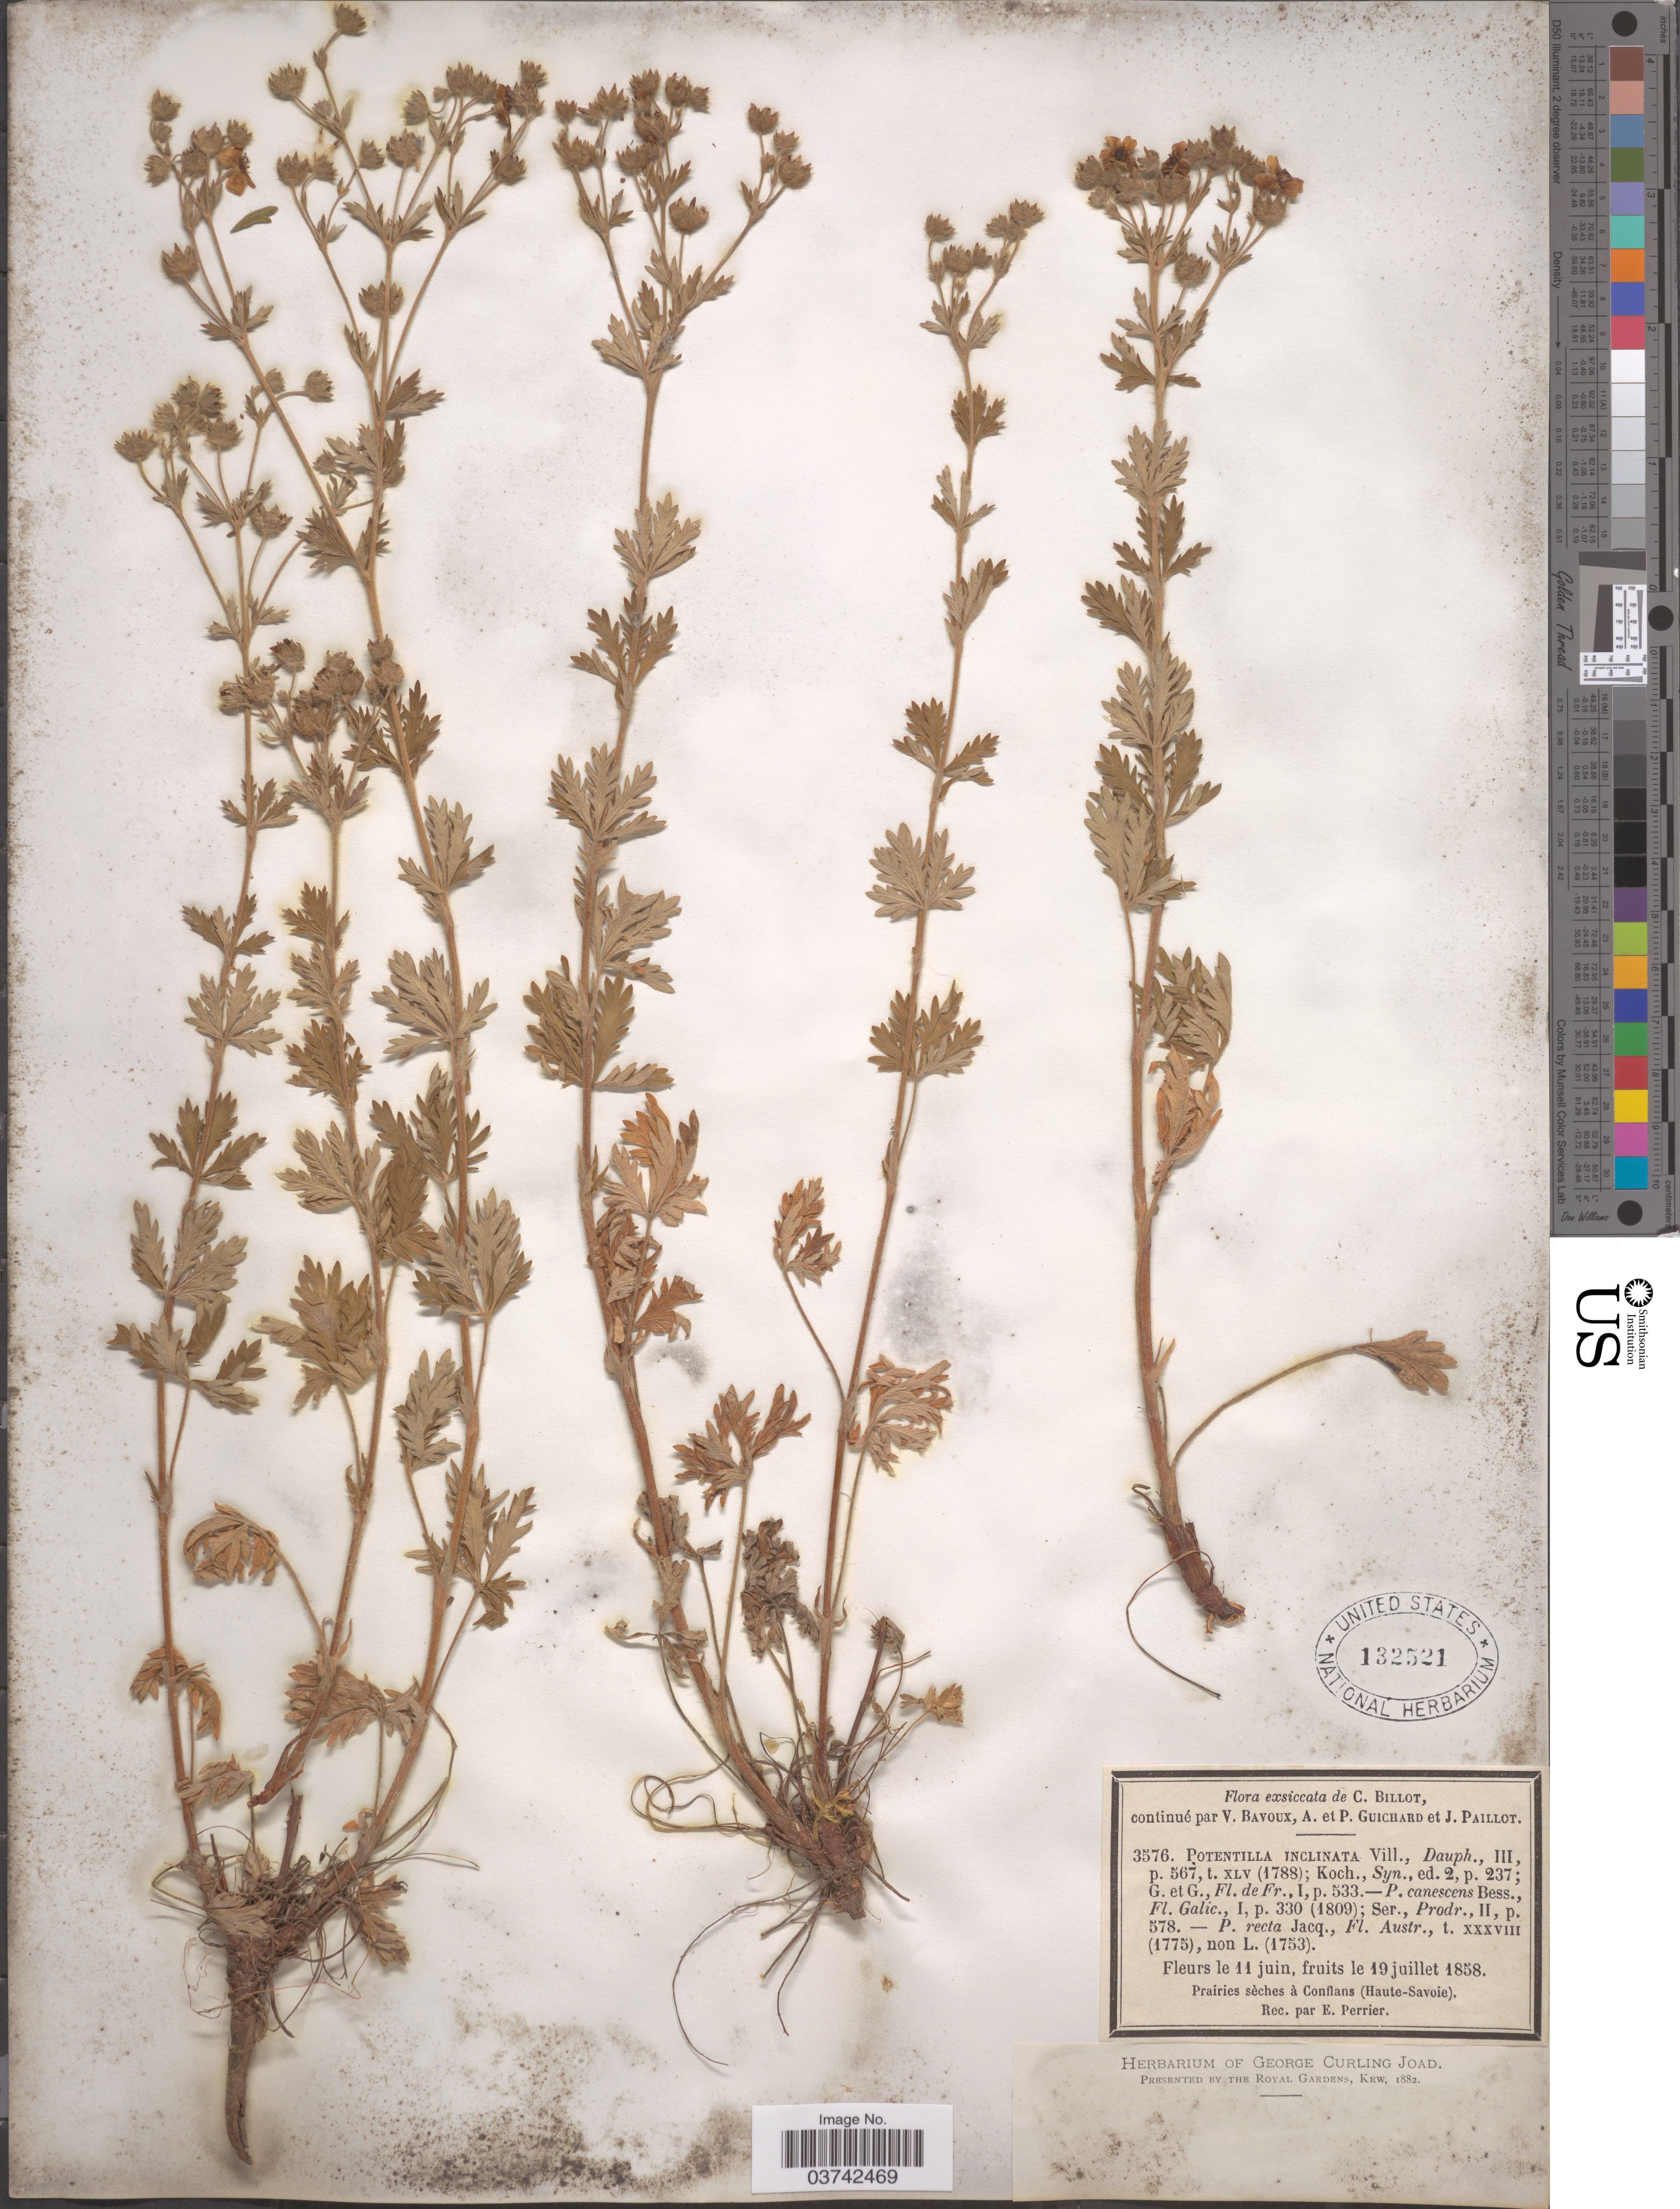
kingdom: Plantae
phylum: Tracheophyta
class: Magnoliopsida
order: Rosales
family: Rosaceae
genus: Potentilla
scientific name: Potentilla inclinata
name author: Vill.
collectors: E. Perrier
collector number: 3576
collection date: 1858-06-11/1858-07-19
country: France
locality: Prairies sèches à Conflans (Haute-Savoie).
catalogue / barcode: US 132521